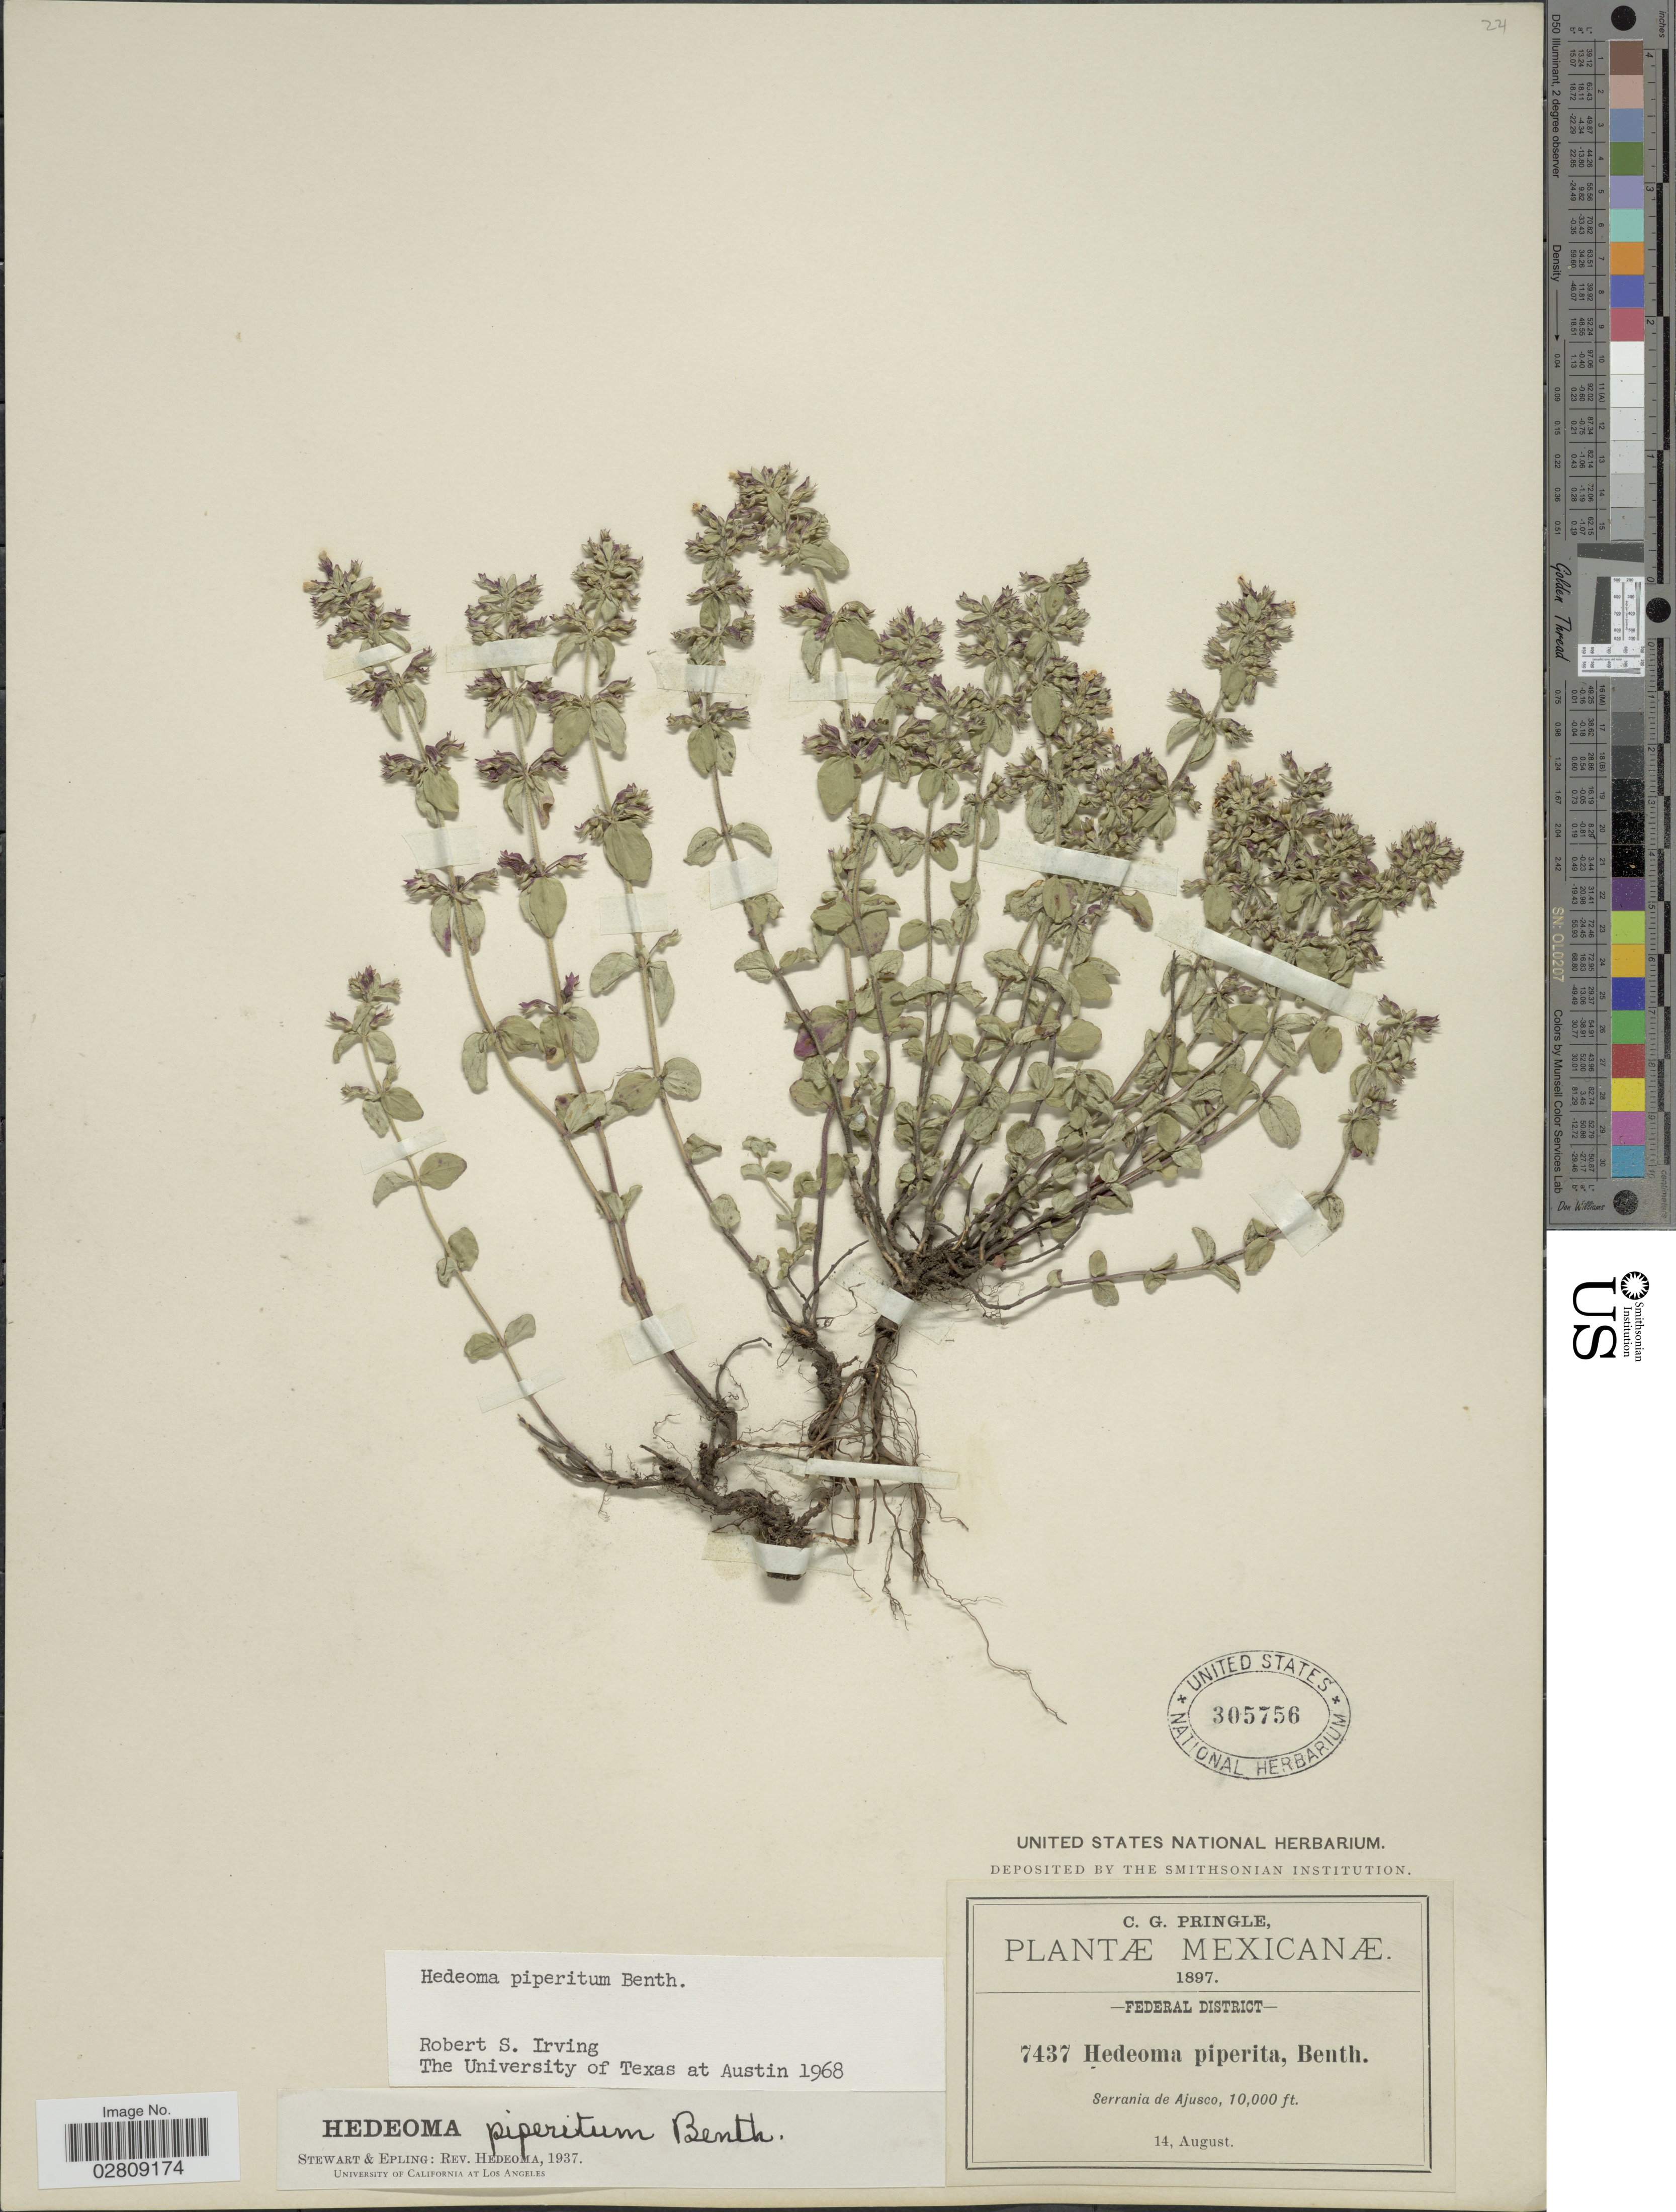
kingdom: Plantae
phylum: Tracheophyta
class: Magnoliopsida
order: Lamiales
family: Lamiaceae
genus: Hedeoma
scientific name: Hedeoma piperita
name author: Benth.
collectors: C. G. Pringle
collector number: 7437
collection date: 1897-08-14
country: Mexico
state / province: Distrito Federal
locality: Federal District, Serrania de Ajusco.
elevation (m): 3048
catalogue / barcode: US 305756